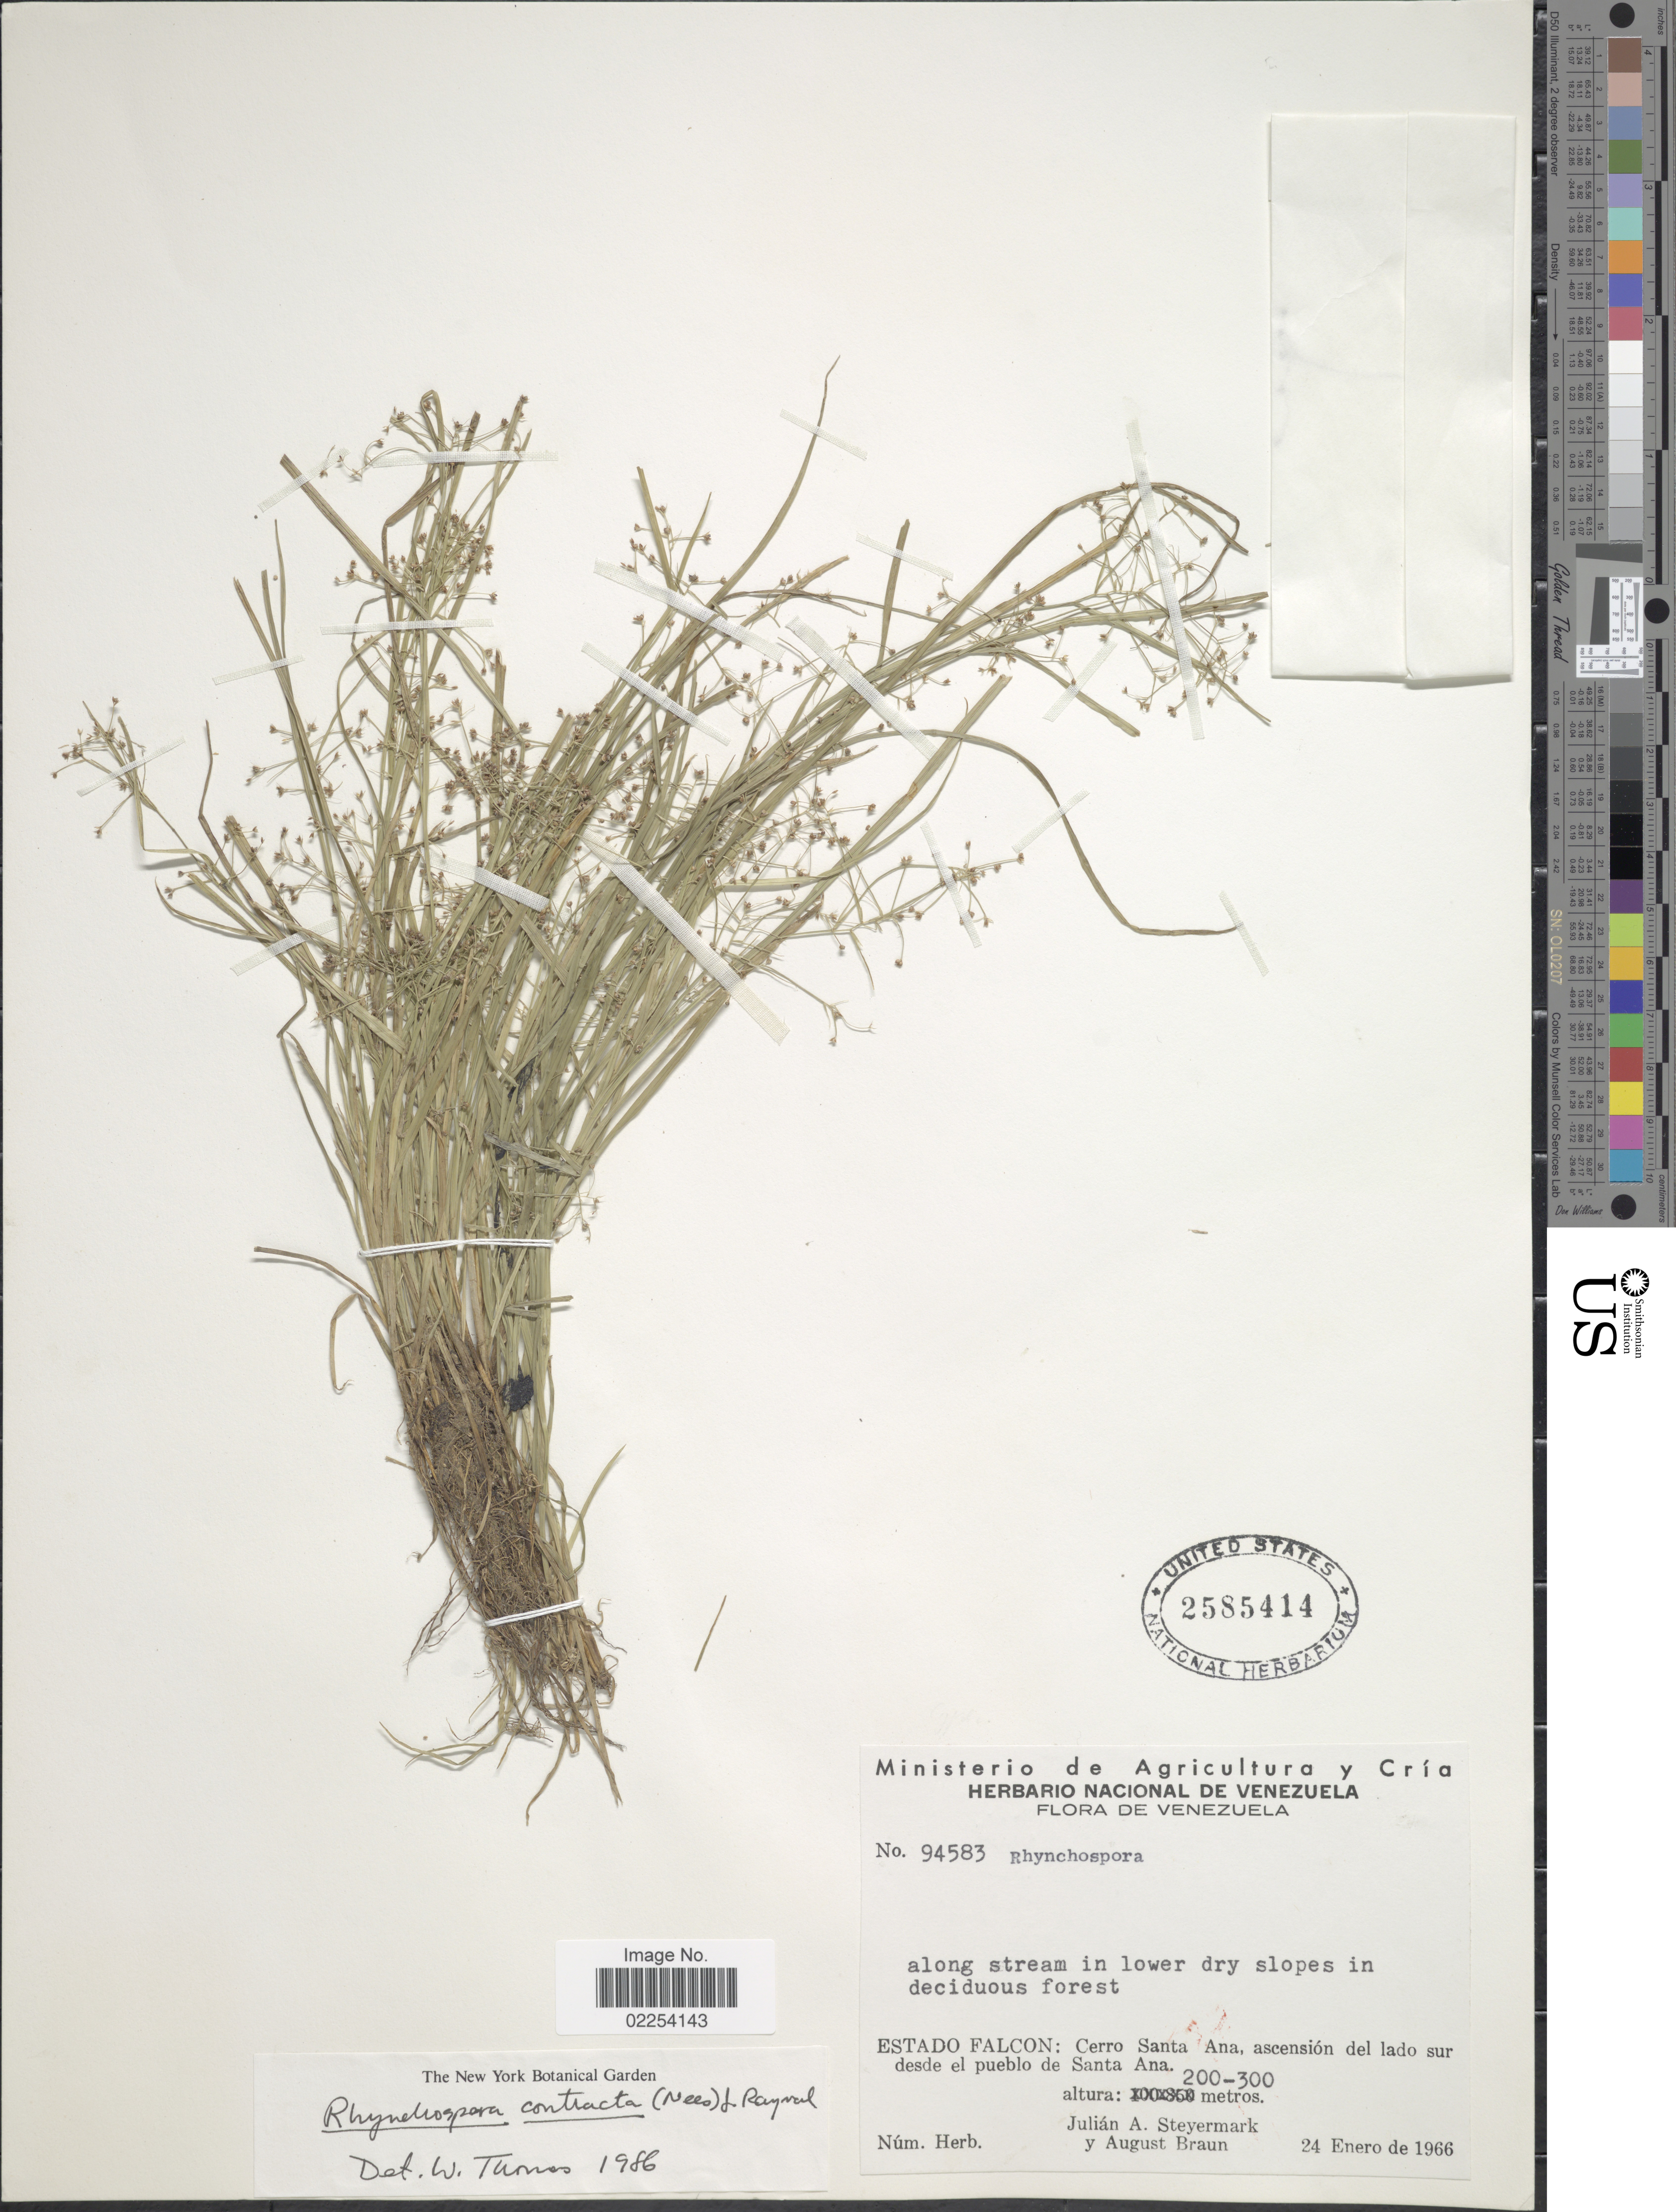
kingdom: Plantae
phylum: Tracheophyta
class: Liliopsida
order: Poales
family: Cyperaceae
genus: Rhynchospora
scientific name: Rhynchospora contracta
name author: (Nees) J. Raynal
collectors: J. Steyermark & A. Braun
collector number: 94583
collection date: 1966-01-24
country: Venezuela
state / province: Falcón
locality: Estado Falcon: Cerro Santa Ana, ascencion del lado sur desde el pueblo de Santa Ana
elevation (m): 200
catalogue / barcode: US 2585414